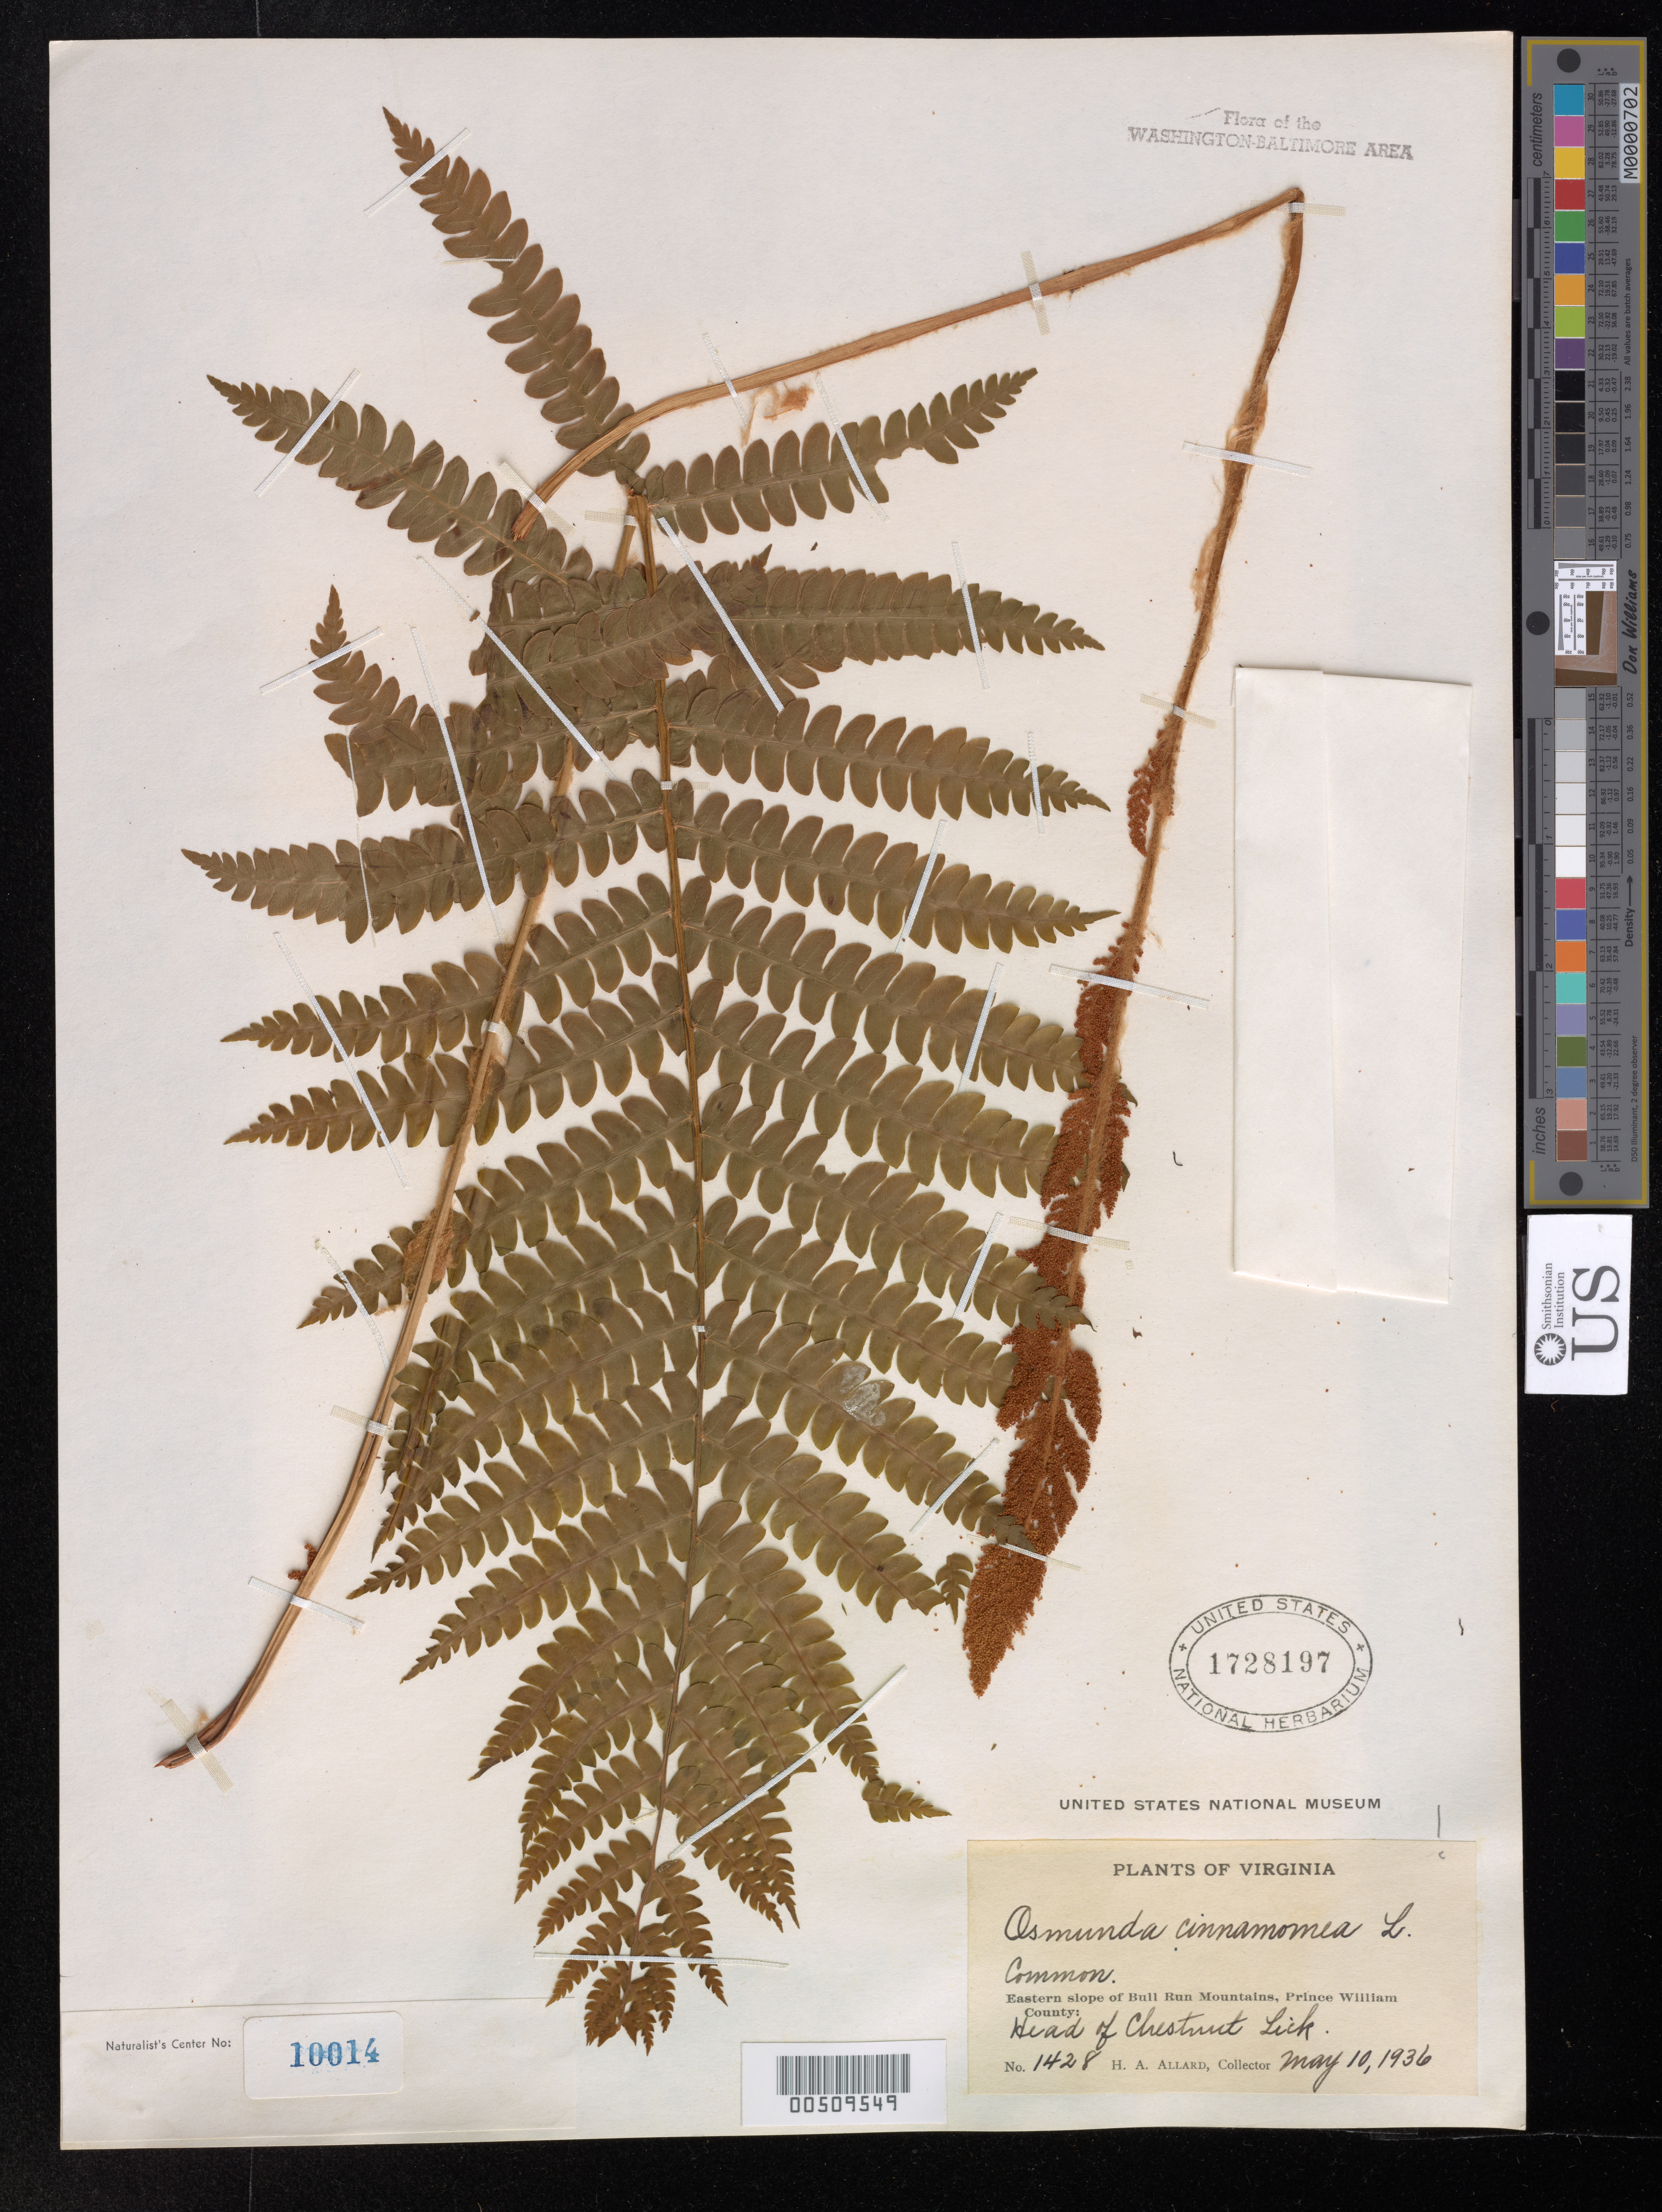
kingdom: Plantae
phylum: Tracheophyta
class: Polypodiopsida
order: Osmundales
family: Osmundaceae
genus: Osmunda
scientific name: Osmunda cinnamomea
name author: L.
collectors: H. A. Allard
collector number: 1428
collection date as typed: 10 May 1936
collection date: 1936-05-10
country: United States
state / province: Virginia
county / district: Prince William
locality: Bull Run Mountains, head of Chestnut Lick Bull Run Mts.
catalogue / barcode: US 1728197